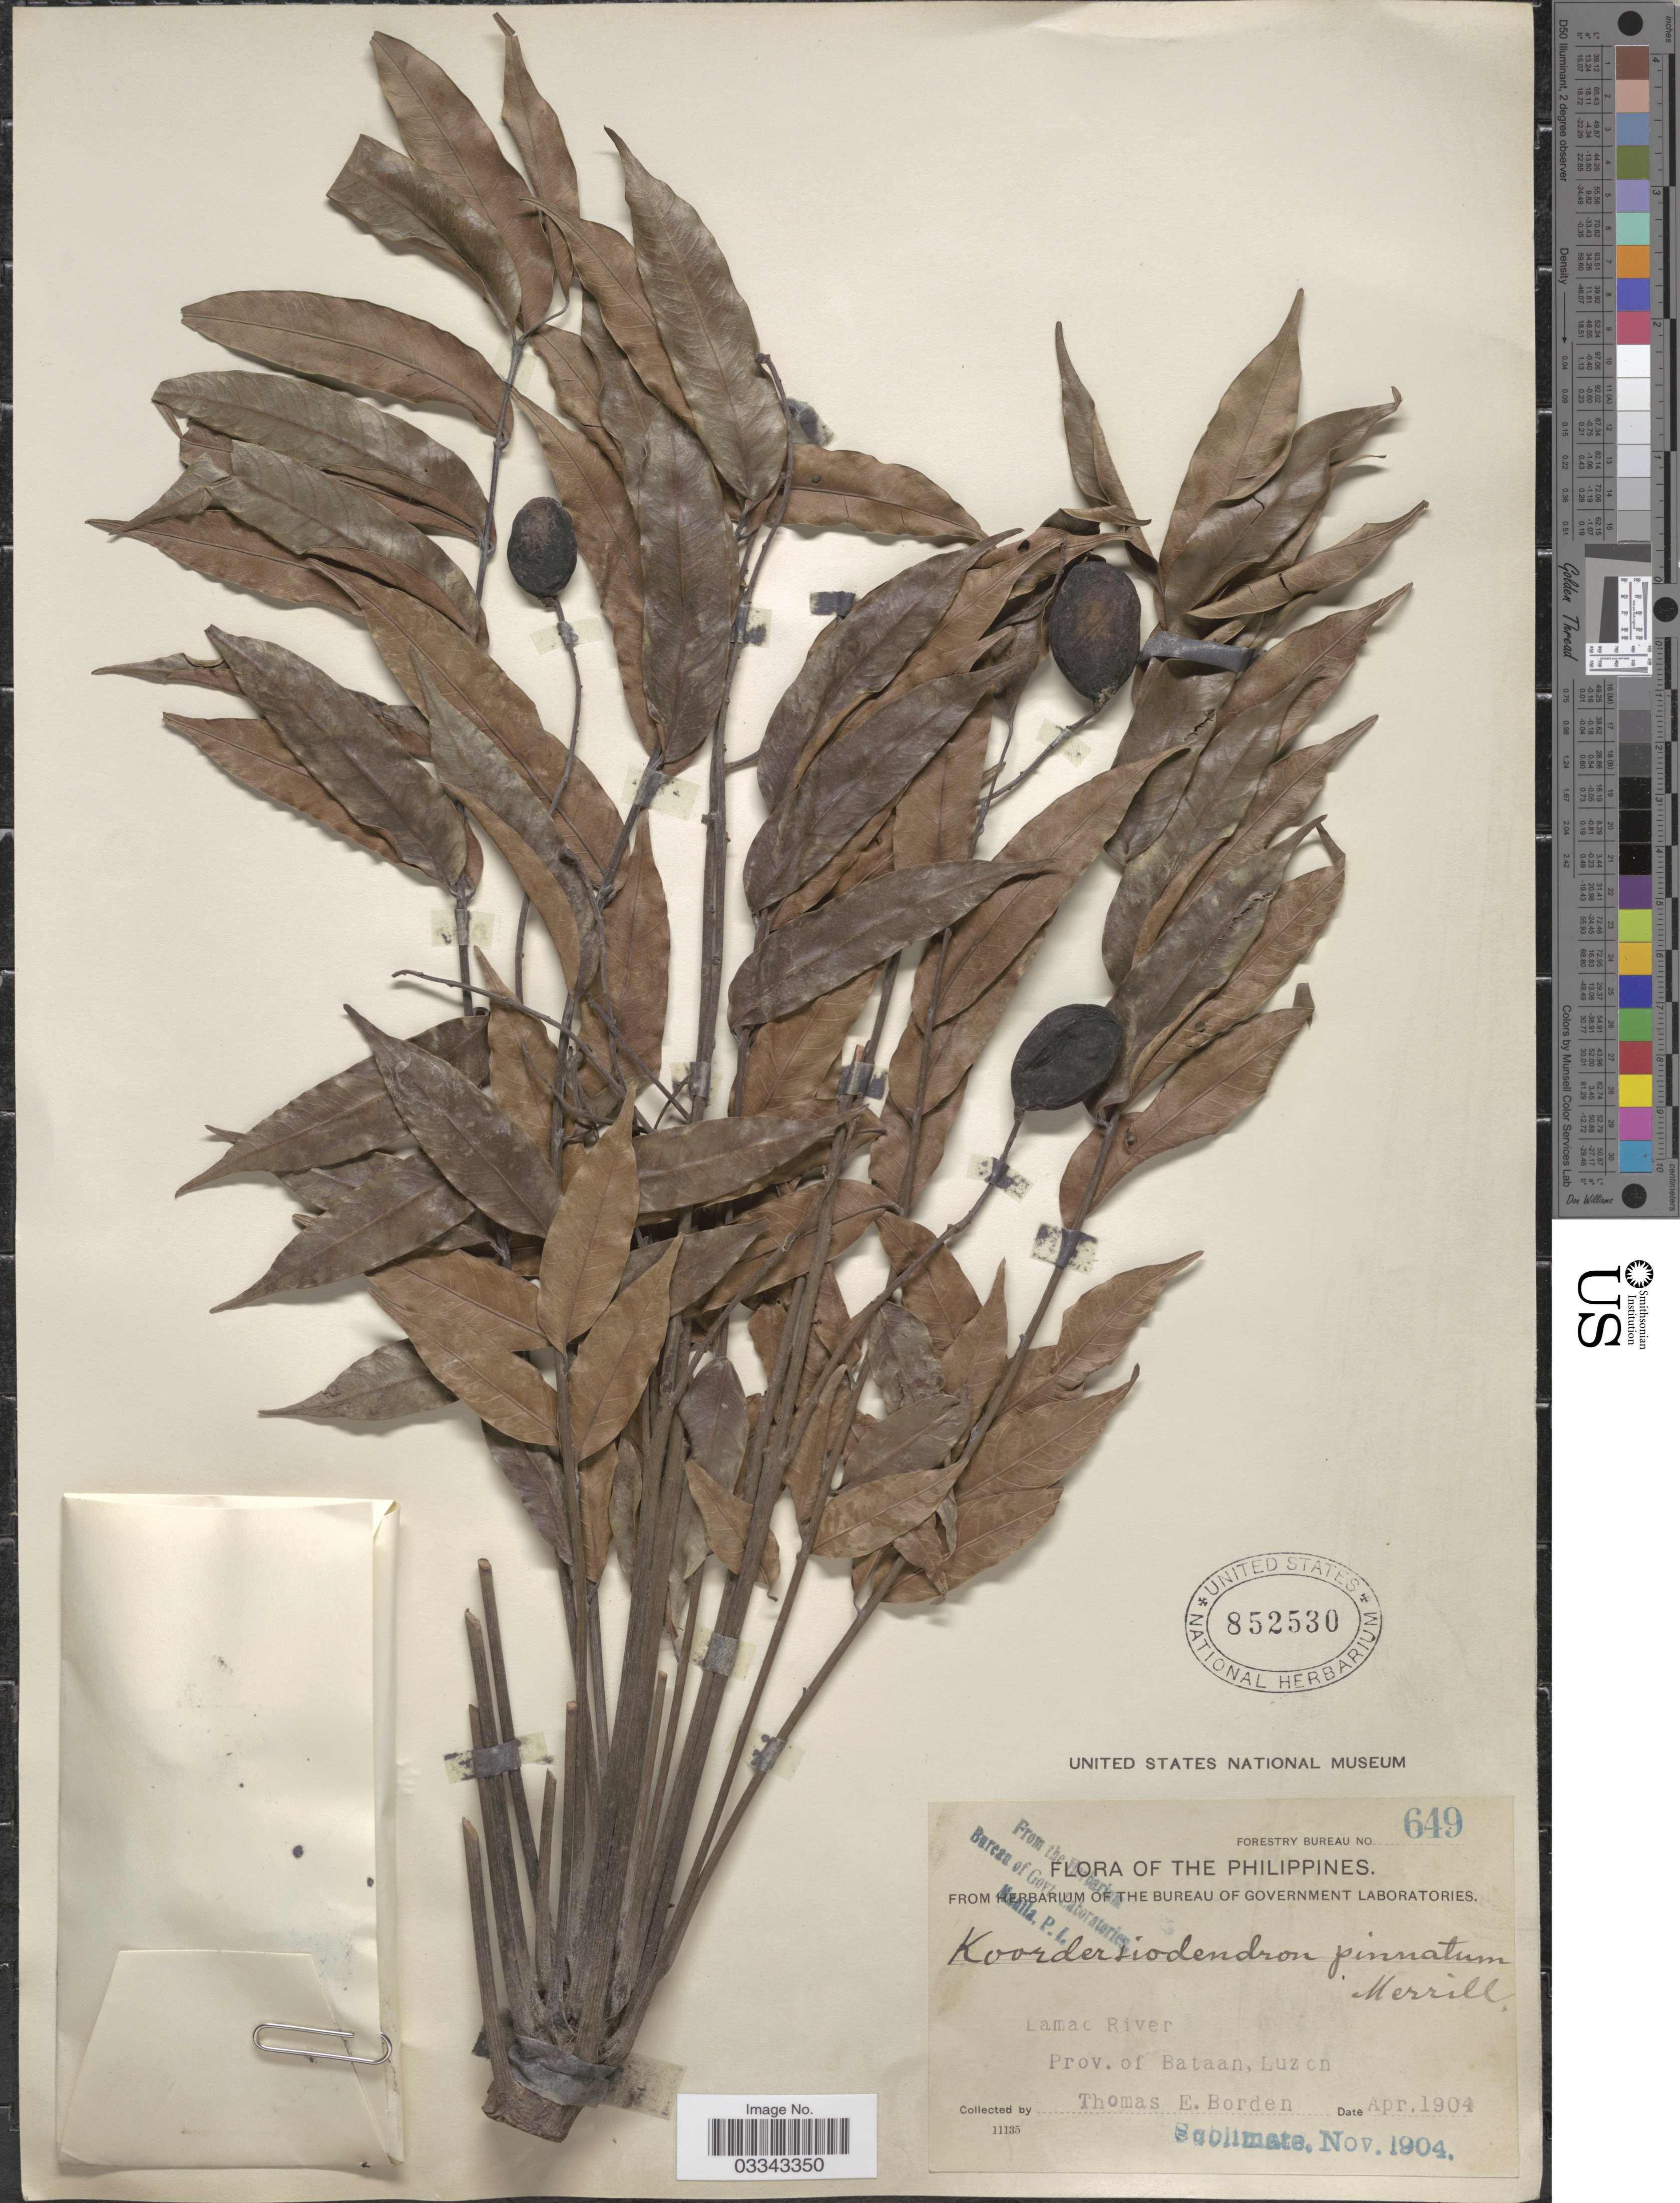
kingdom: Plantae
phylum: Tracheophyta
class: Magnoliopsida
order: Sapindales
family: Anacardiaceae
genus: Koordersiodendron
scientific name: Koordersiodendron pinnatum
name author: (Blanco) Merr.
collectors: T. E. Borden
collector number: Forestry Bureau 649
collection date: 1904-04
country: Philippines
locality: Lamao River. Prov. of Bataan, Luzon.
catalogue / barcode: US 852530